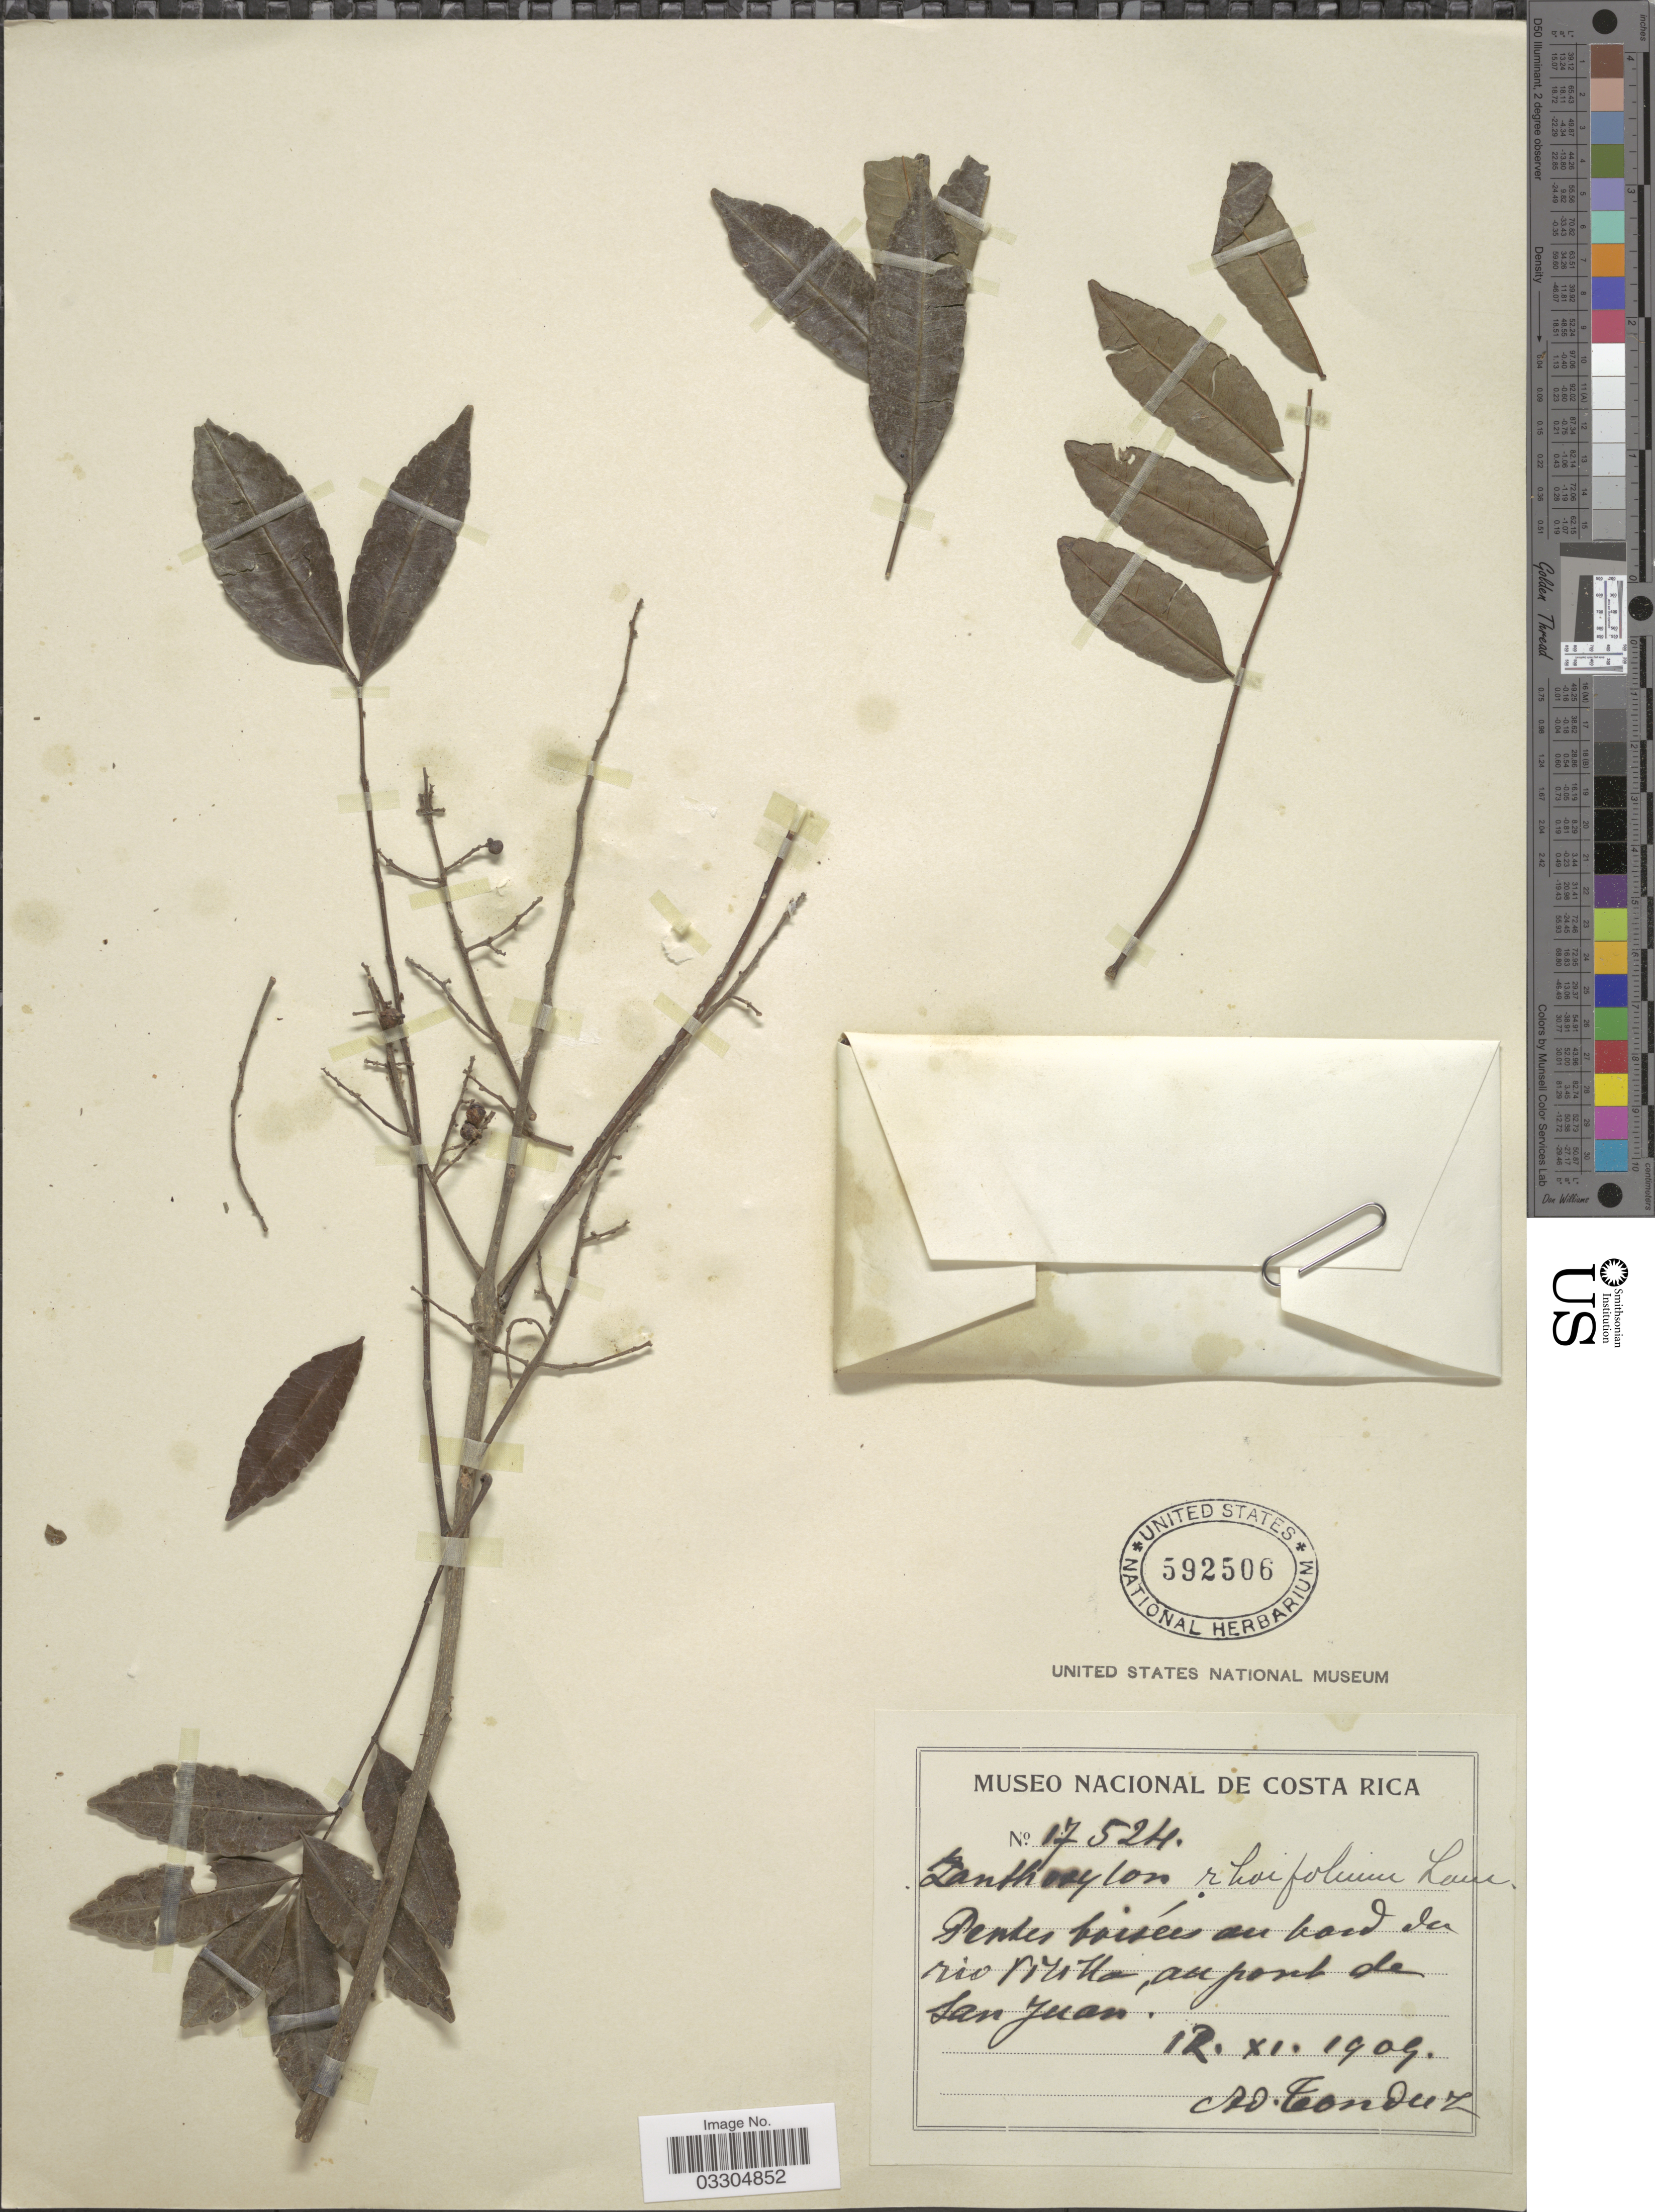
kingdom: Plantae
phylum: Tracheophyta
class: Magnoliopsida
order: Sapindales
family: Rutaceae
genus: Zanthoxylum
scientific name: Zanthoxylum rhoifolium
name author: Lam.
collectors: A. Tonduz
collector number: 17524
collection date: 1909-11-12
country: Costa Rica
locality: Pentes boisées au bord du rio Virilla, au port de San Juan.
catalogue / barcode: US 592506